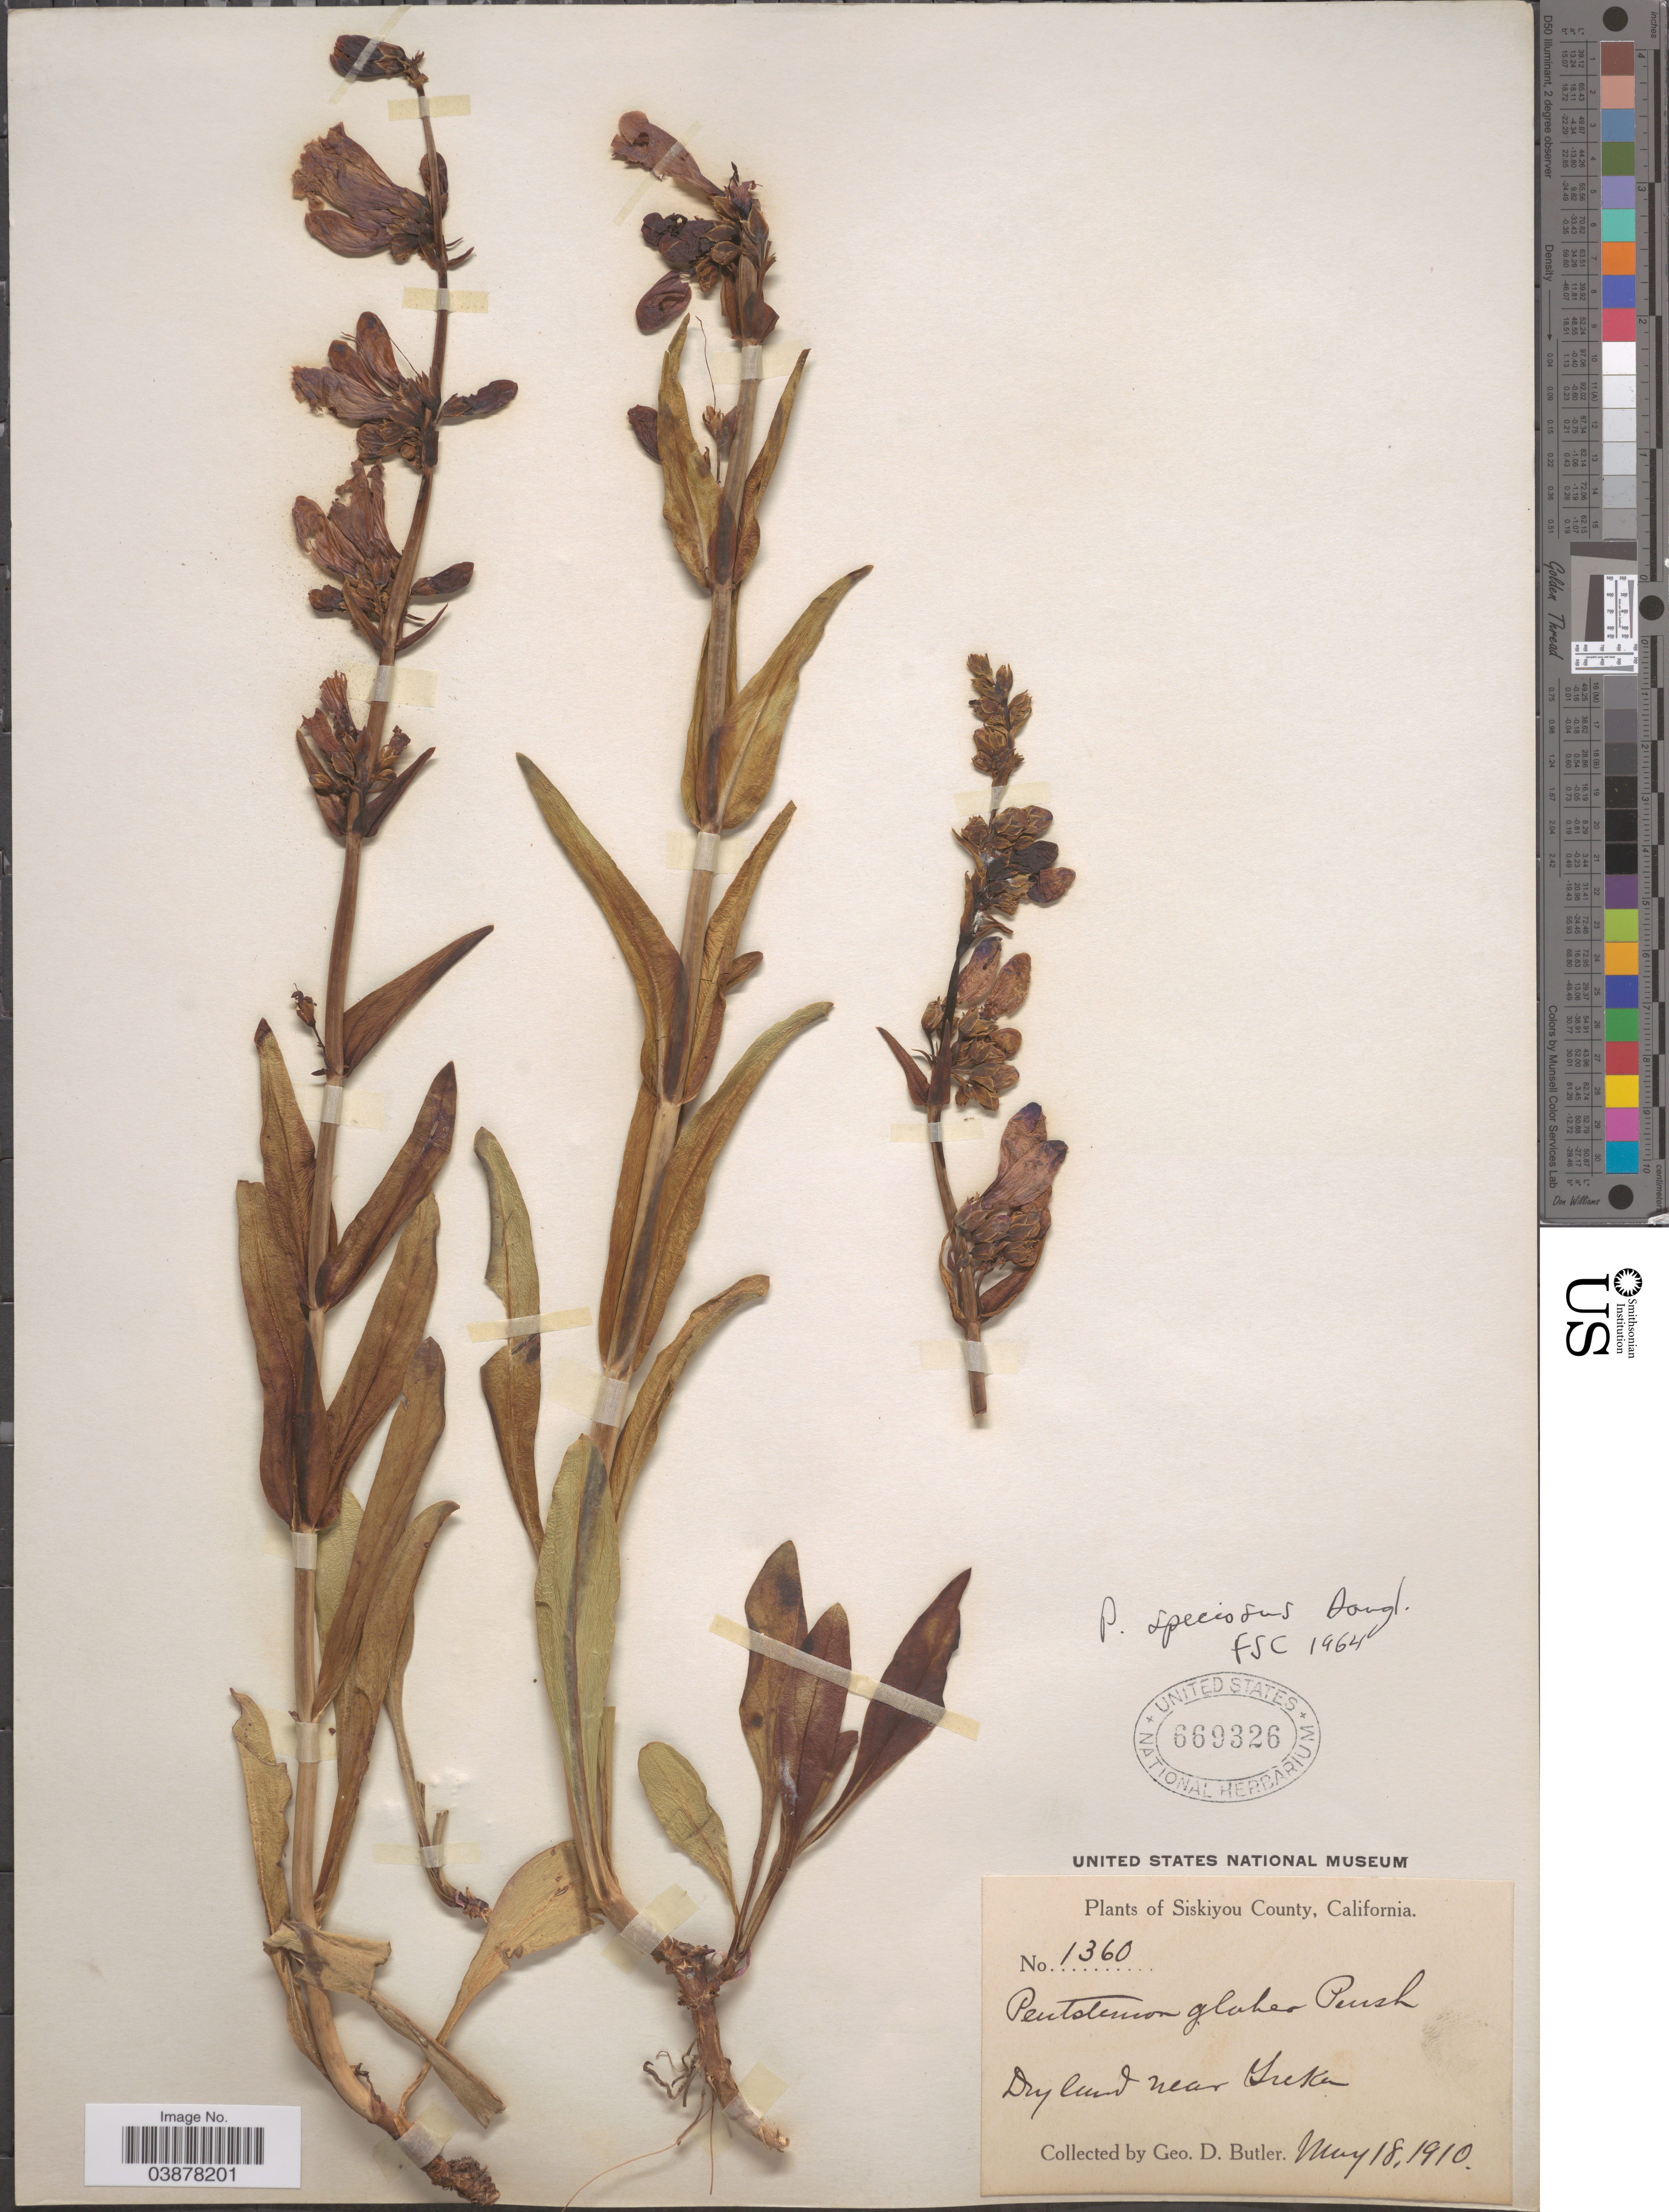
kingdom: Plantae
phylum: Tracheophyta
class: Magnoliopsida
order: Lamiales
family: Plantaginaceae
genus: Penstemon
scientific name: Penstemon speciosus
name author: Douglas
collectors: G. D. Butler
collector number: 1360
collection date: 1910-05-18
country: United States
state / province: California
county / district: Siskiyou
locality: Siskiyou County. Near Yreka.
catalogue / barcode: US 669326